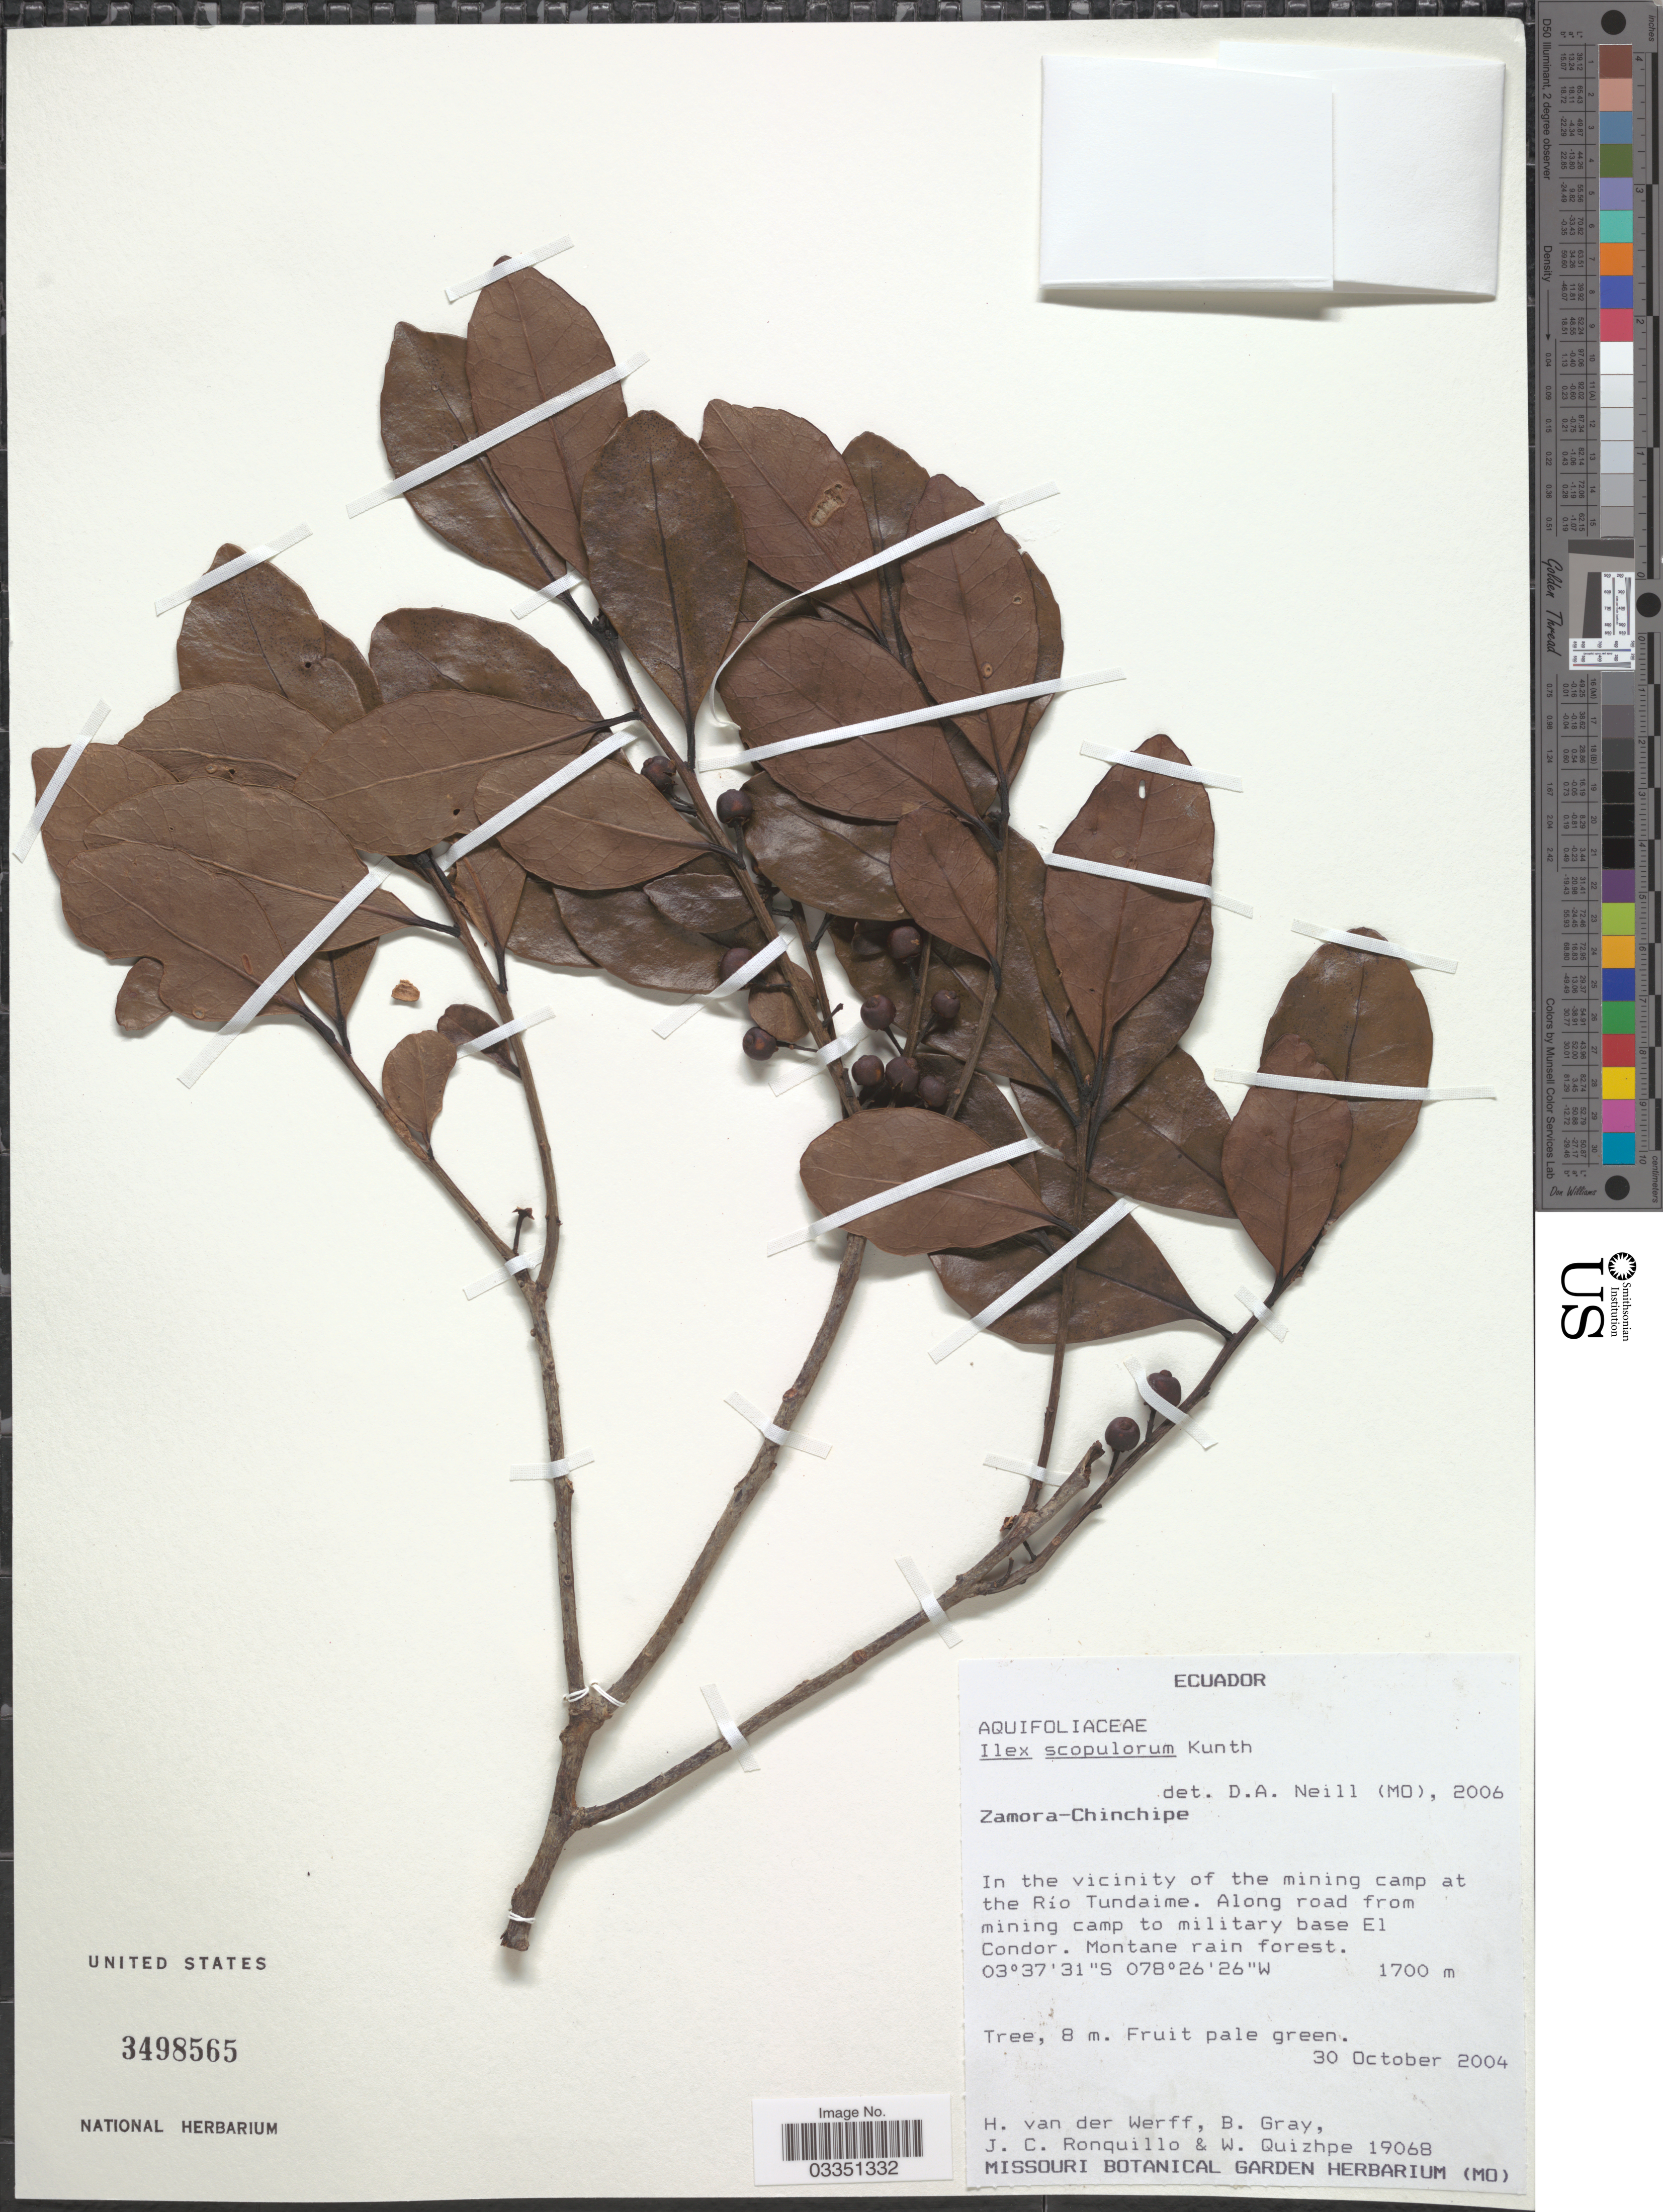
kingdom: Plantae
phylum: Tracheophyta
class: Magnoliopsida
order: Aquifoliales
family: Aquifoliaceae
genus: Ilex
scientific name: Ilex scopulorum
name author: Kunth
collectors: H. van der Werff, B. Gray, J. Ronquillo & W. Quizhpe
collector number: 19068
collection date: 2004-10-30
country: Ecuador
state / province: Zamora-Chinchipe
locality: In the vicinity of the mining camp at the Río Tundaime. Along road from mining camp to military base El Condor.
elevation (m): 1700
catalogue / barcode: US 3498565